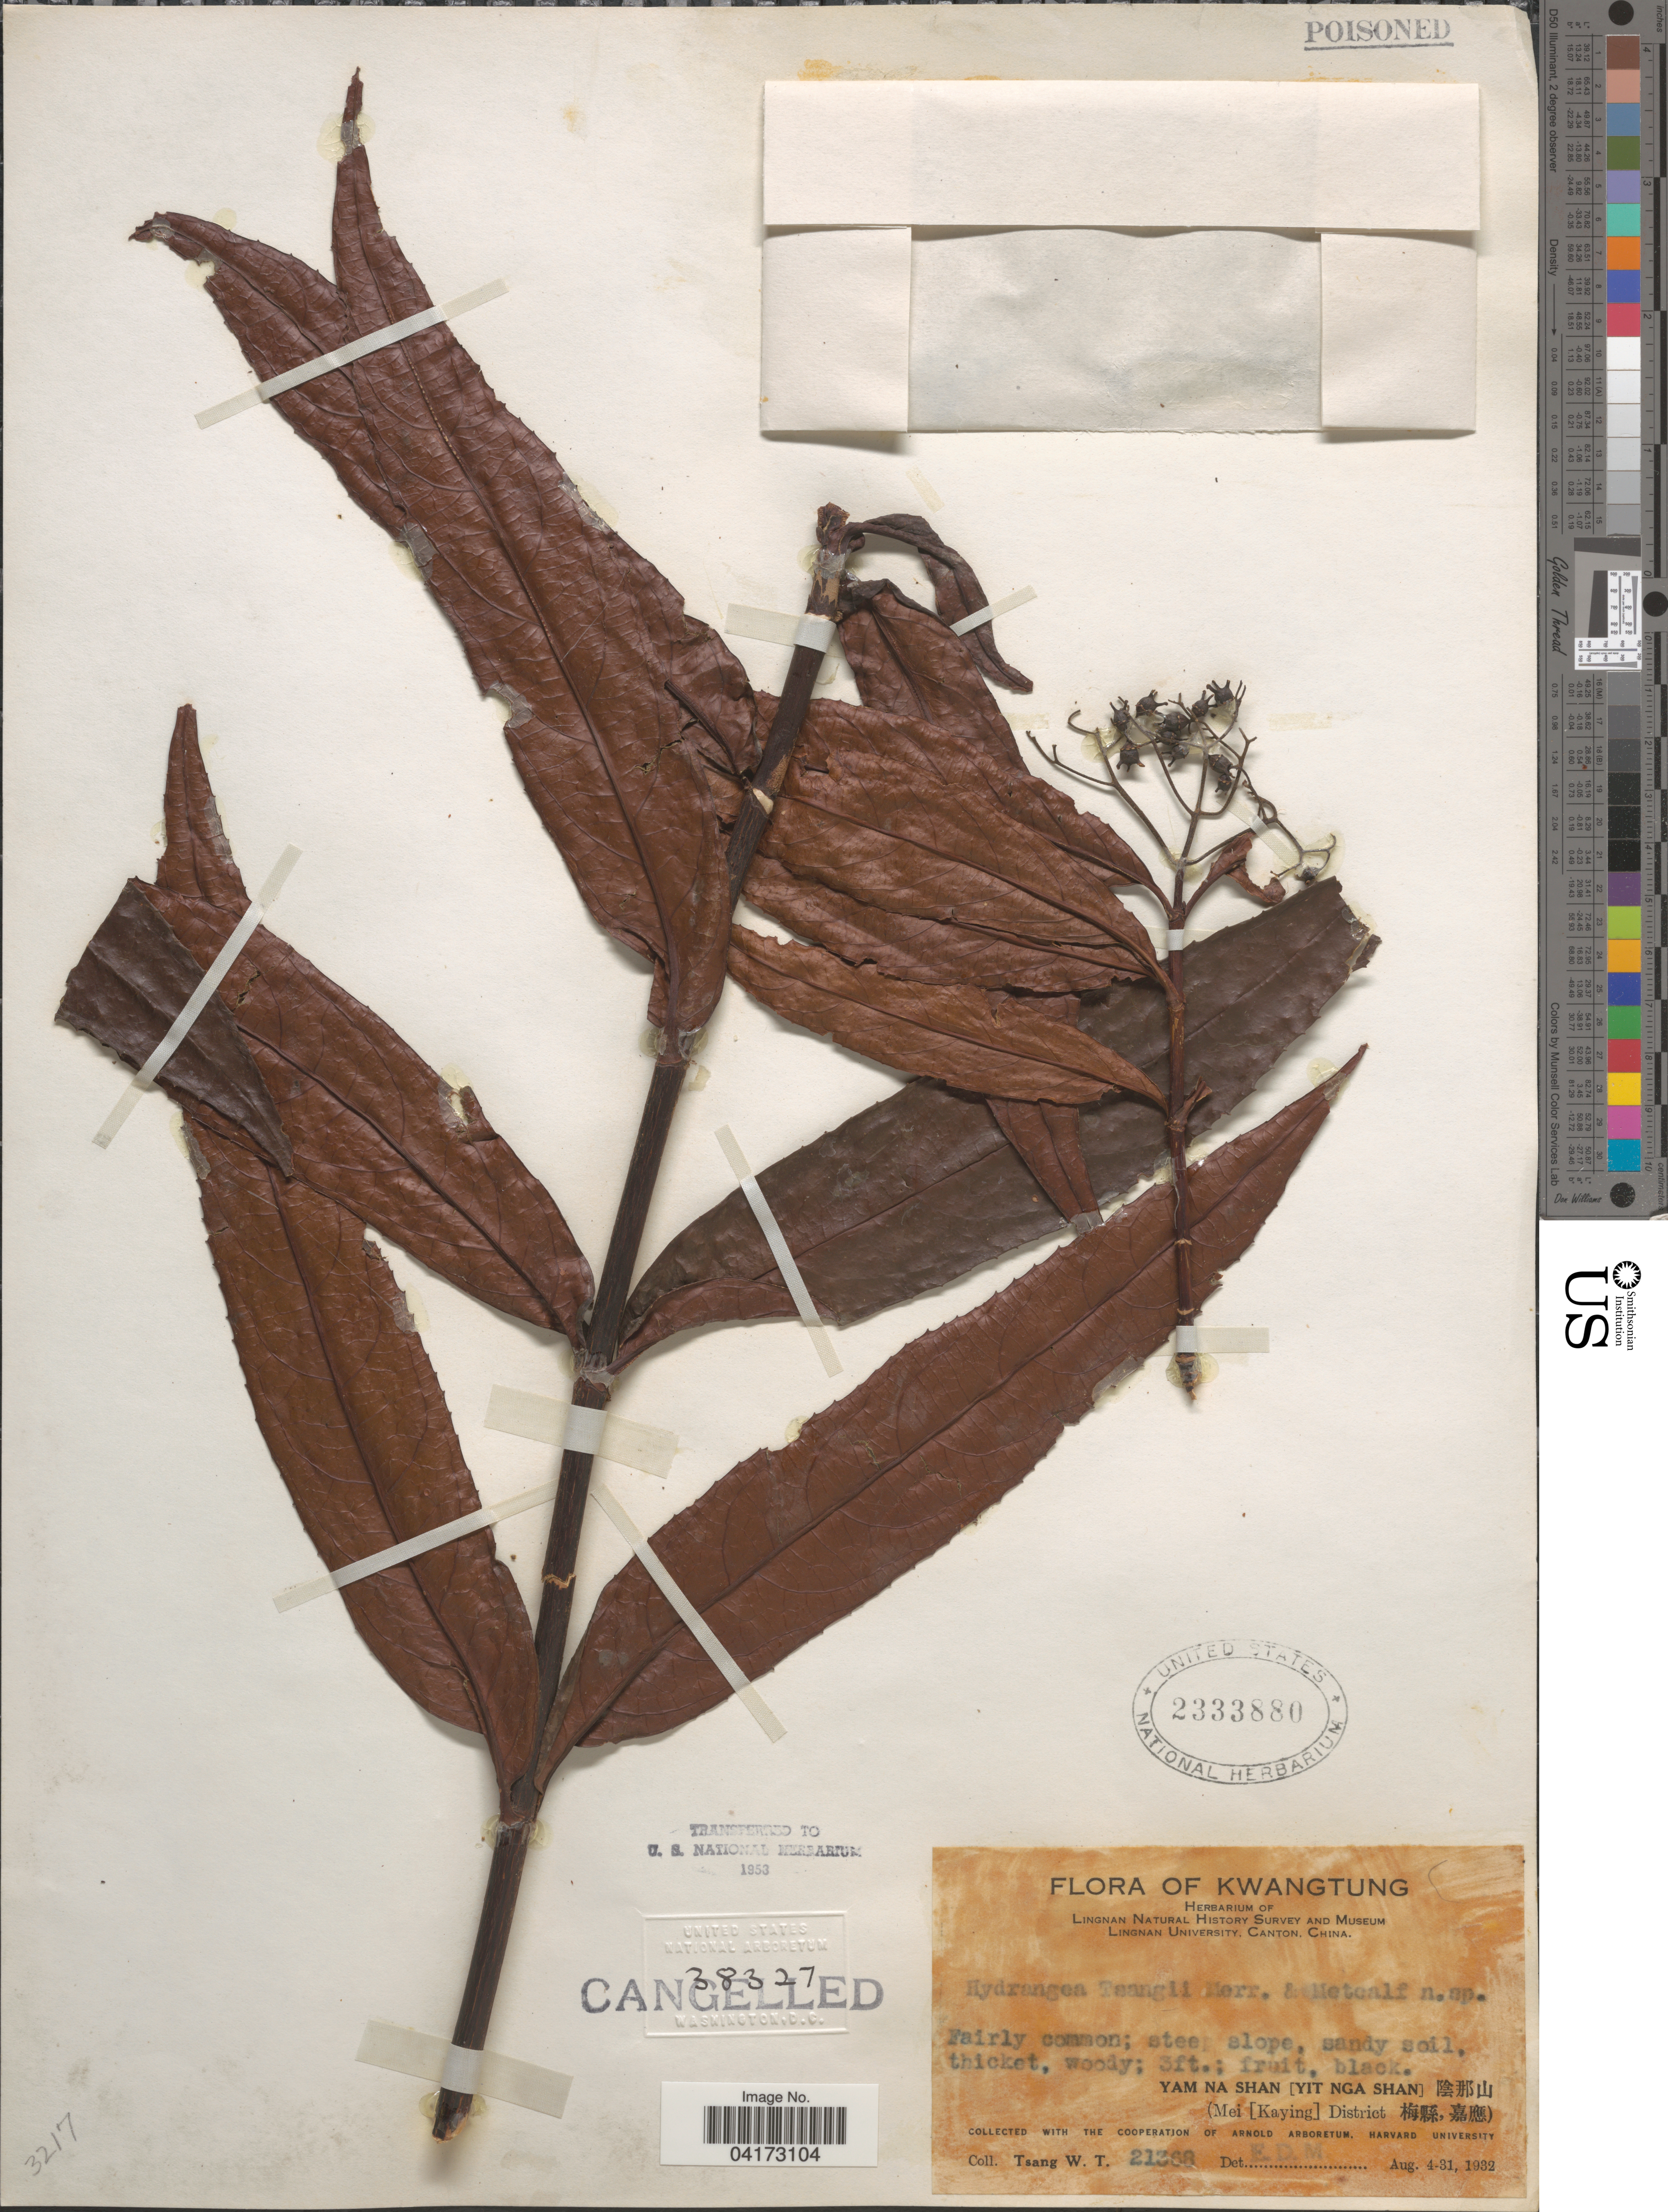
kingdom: Plantae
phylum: Tracheophyta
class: Magnoliopsida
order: Cornales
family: Hydrangeaceae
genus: Hydrangea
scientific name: Hydrangea tsangii Merr. & Metcalf sp. nov. ined.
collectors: W. T. Tsang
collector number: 21368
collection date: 1932-08-04/1932-08-31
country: China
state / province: Guangdong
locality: Kwangtung. Lingnan Natural History Survey. Yam Na Shan [Yit Nga Shan] [Foreign script] (Mei [Kaying] District [Foreign script]).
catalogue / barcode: US 2333880